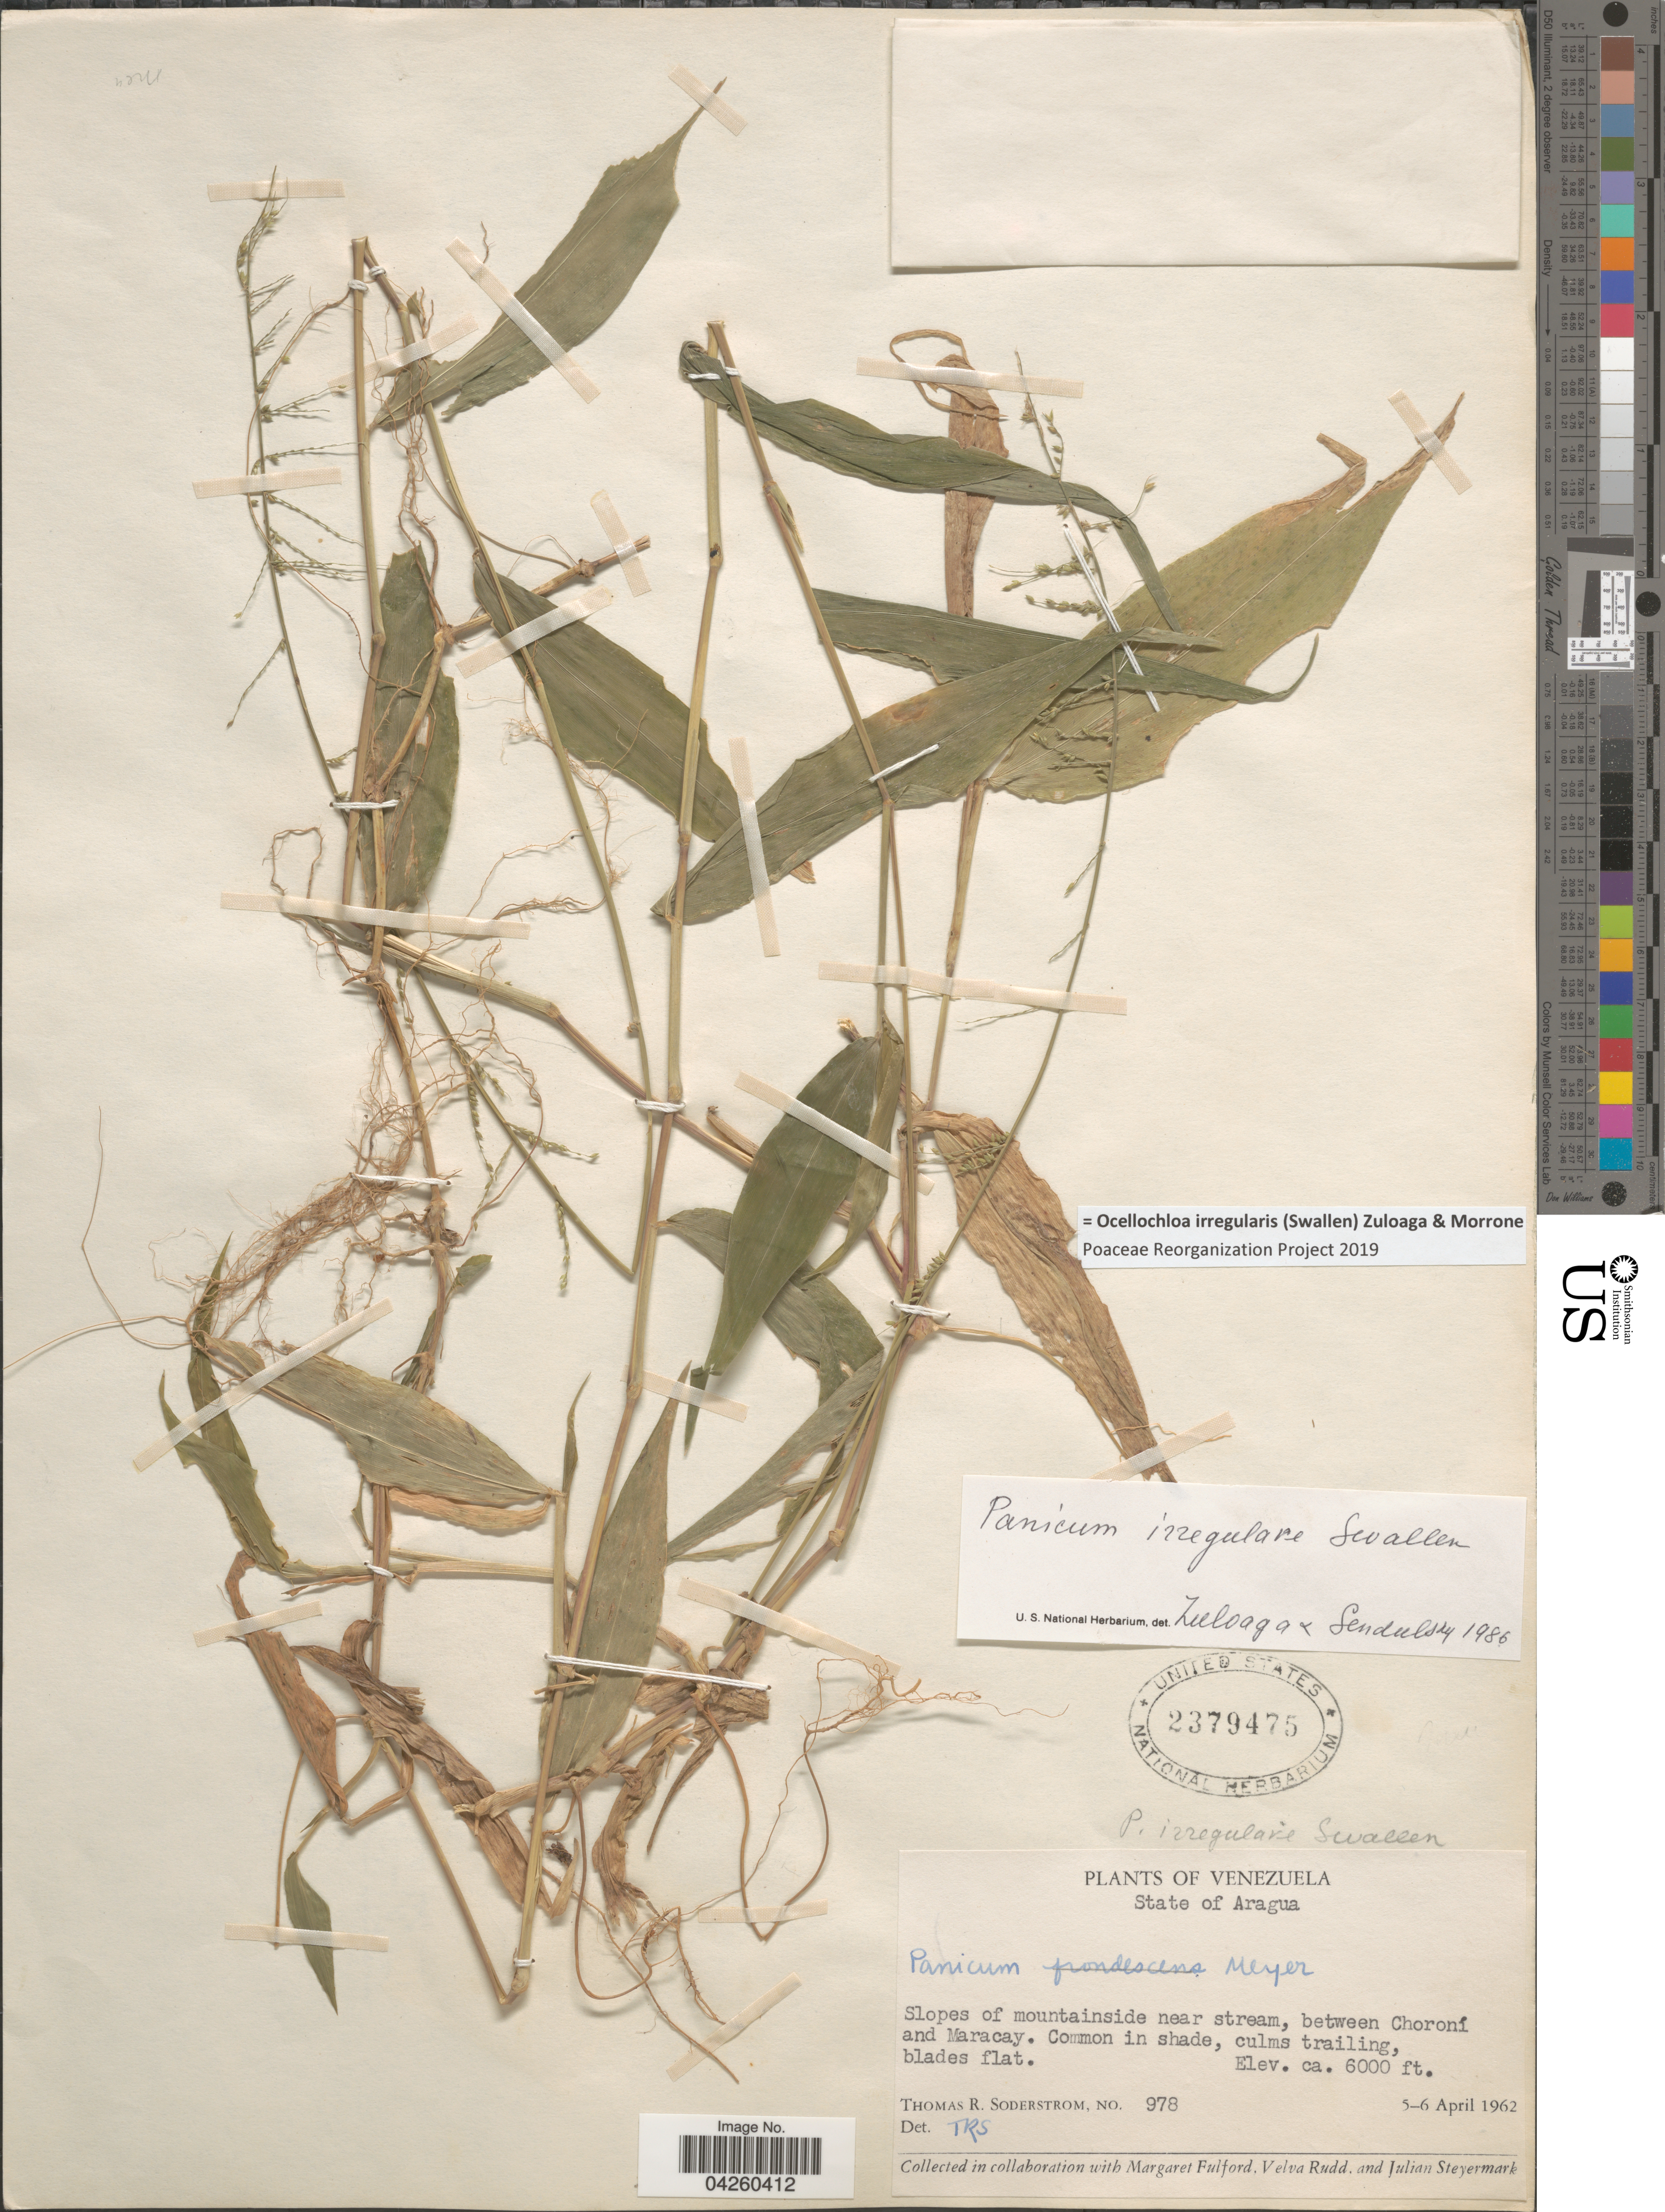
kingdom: Plantae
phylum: Tracheophyta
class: Liliopsida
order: Poales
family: Poaceae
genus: Ocellochloa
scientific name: Ocellochloa irregularis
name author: (Swallen) Zuloaga & Morrone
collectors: T. R. Soderstrom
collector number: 978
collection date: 1962-04-05/1962-04-06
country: Venezuela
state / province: Aragua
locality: State of Aragua. Slopes of mountainside near stream, between Choroní and Maracay.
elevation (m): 1829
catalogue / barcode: US 2379475